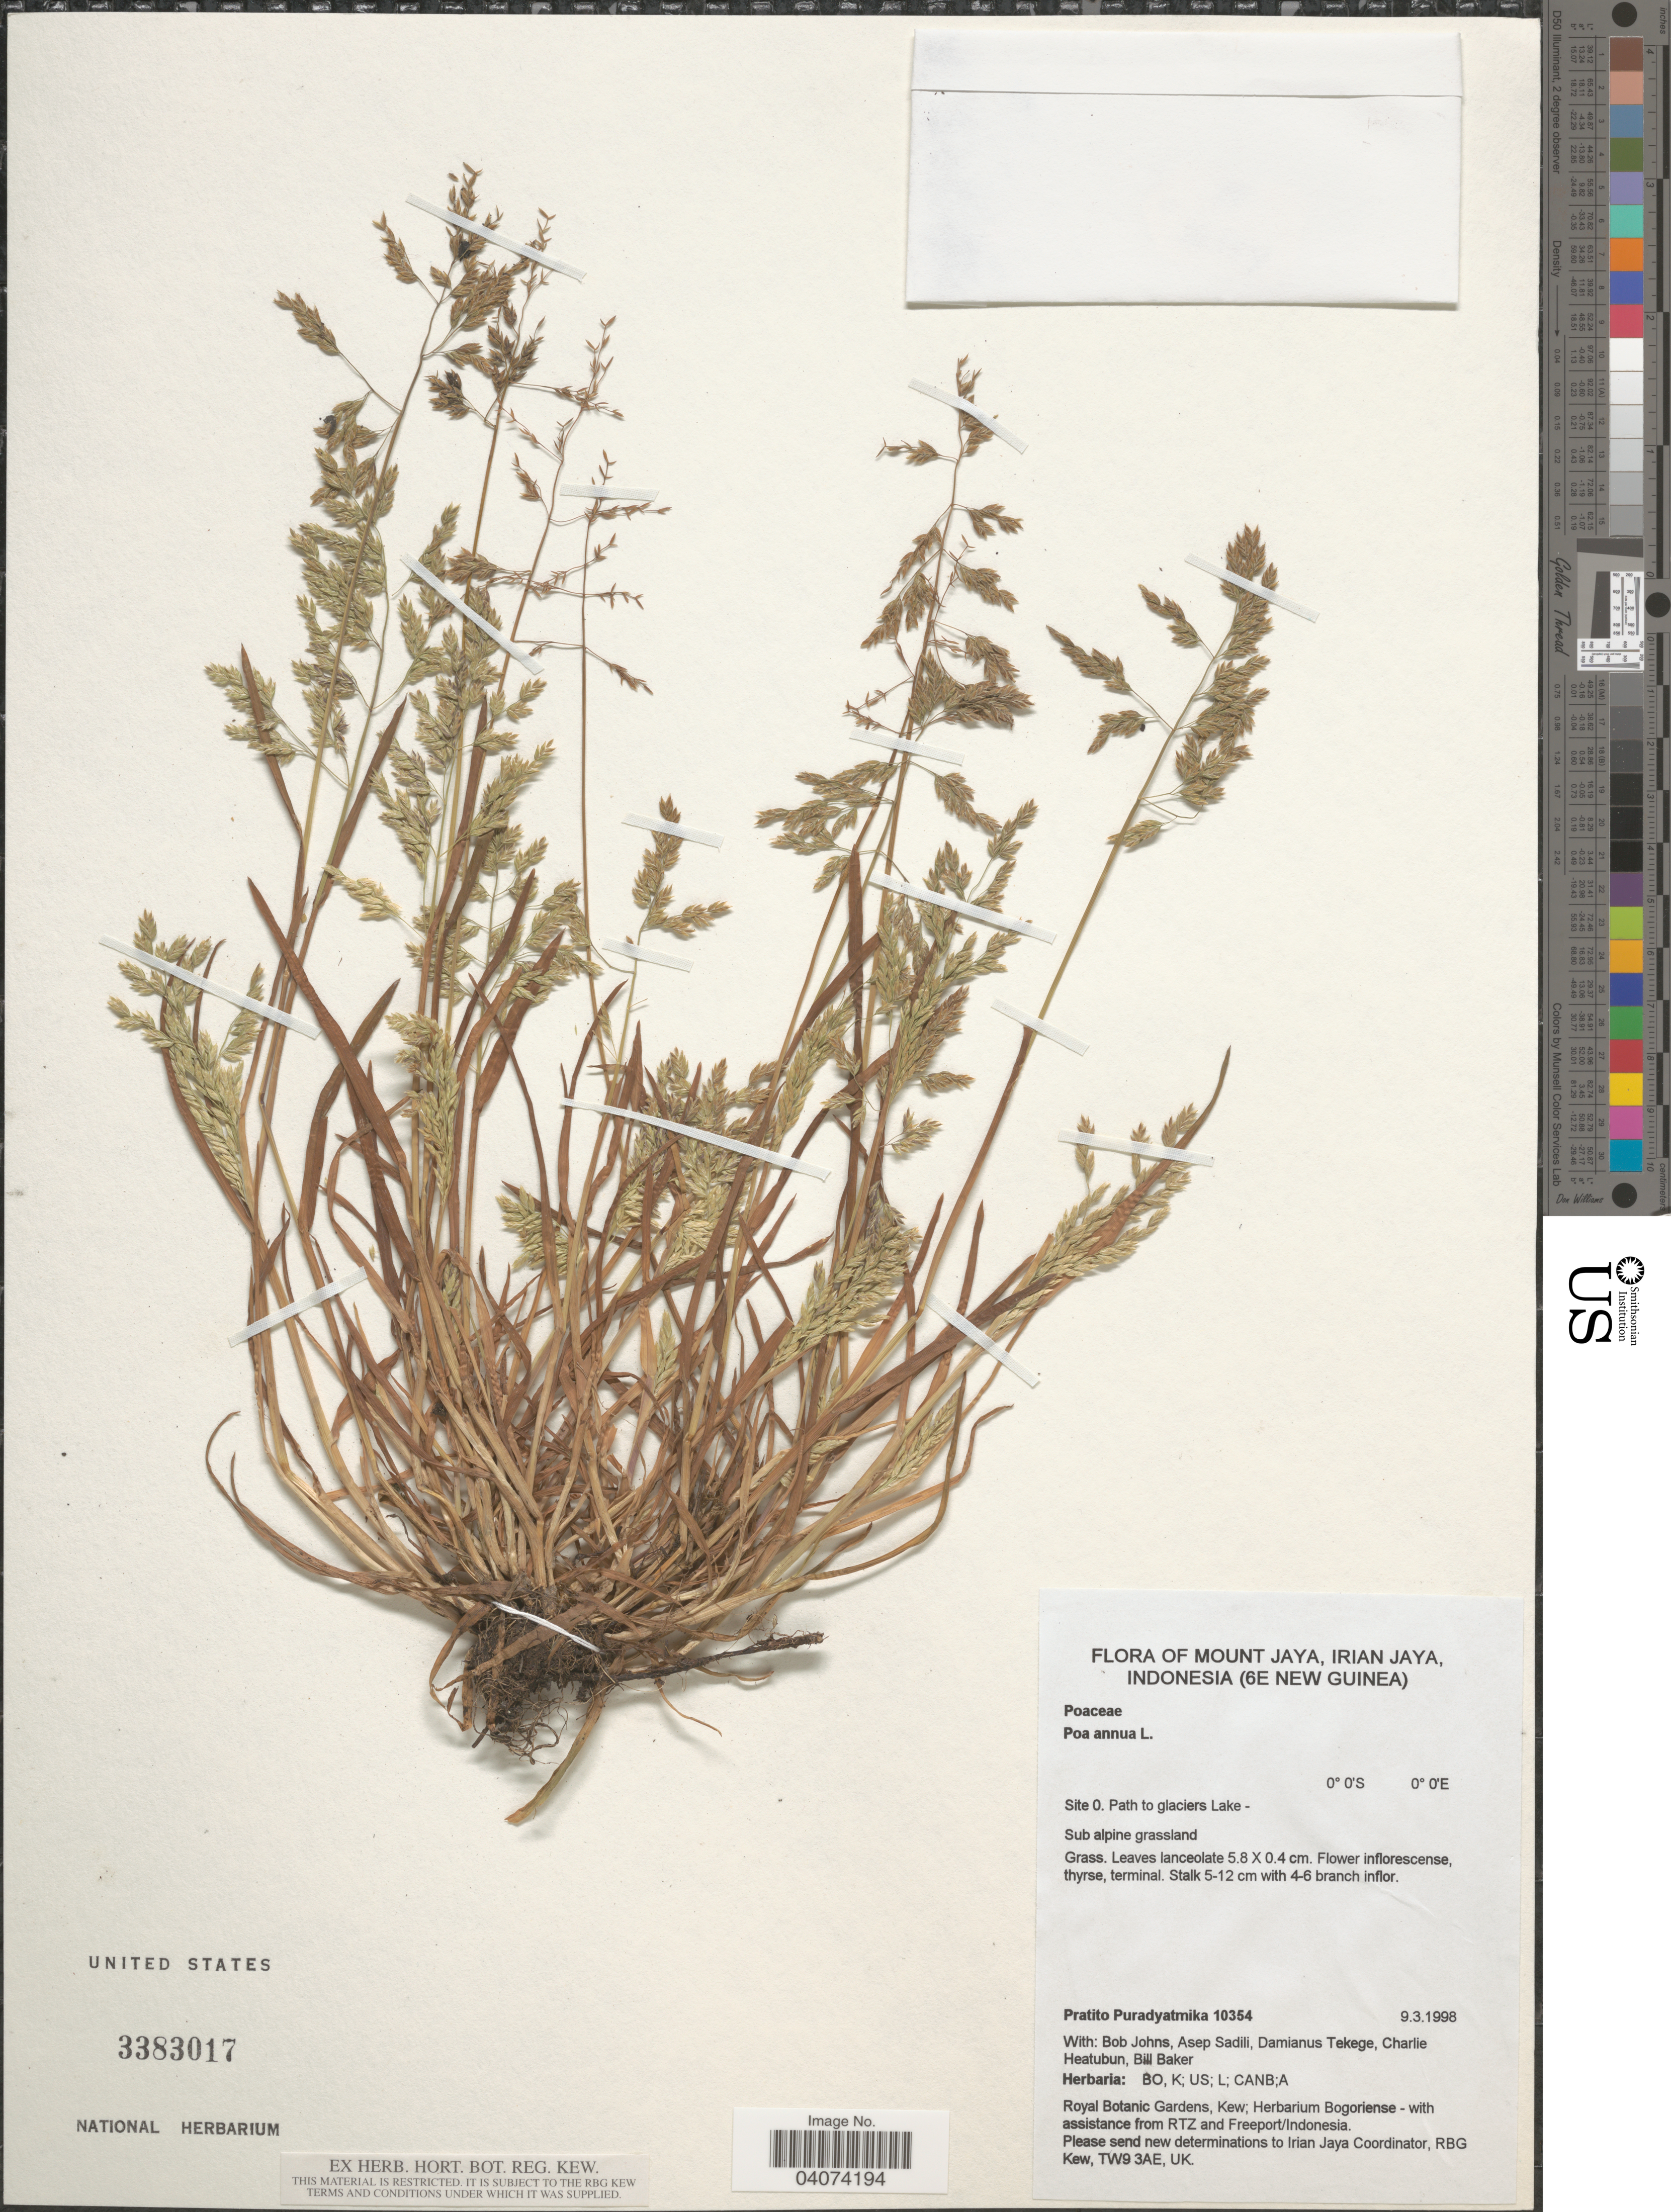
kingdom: Plantae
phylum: Tracheophyta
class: Liliopsida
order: Poales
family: Poaceae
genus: Poa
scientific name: Poa annua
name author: L.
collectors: P. Puradyatmika, B. Johns, A. Sadili & D. Tekege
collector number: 10354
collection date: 1998-03-09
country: Indonesia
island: New Guinea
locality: Mount Jaya, Irian Jaya, (6e New Guinea). Site 0. Path to glaciers Lake.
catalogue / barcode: US 3383017